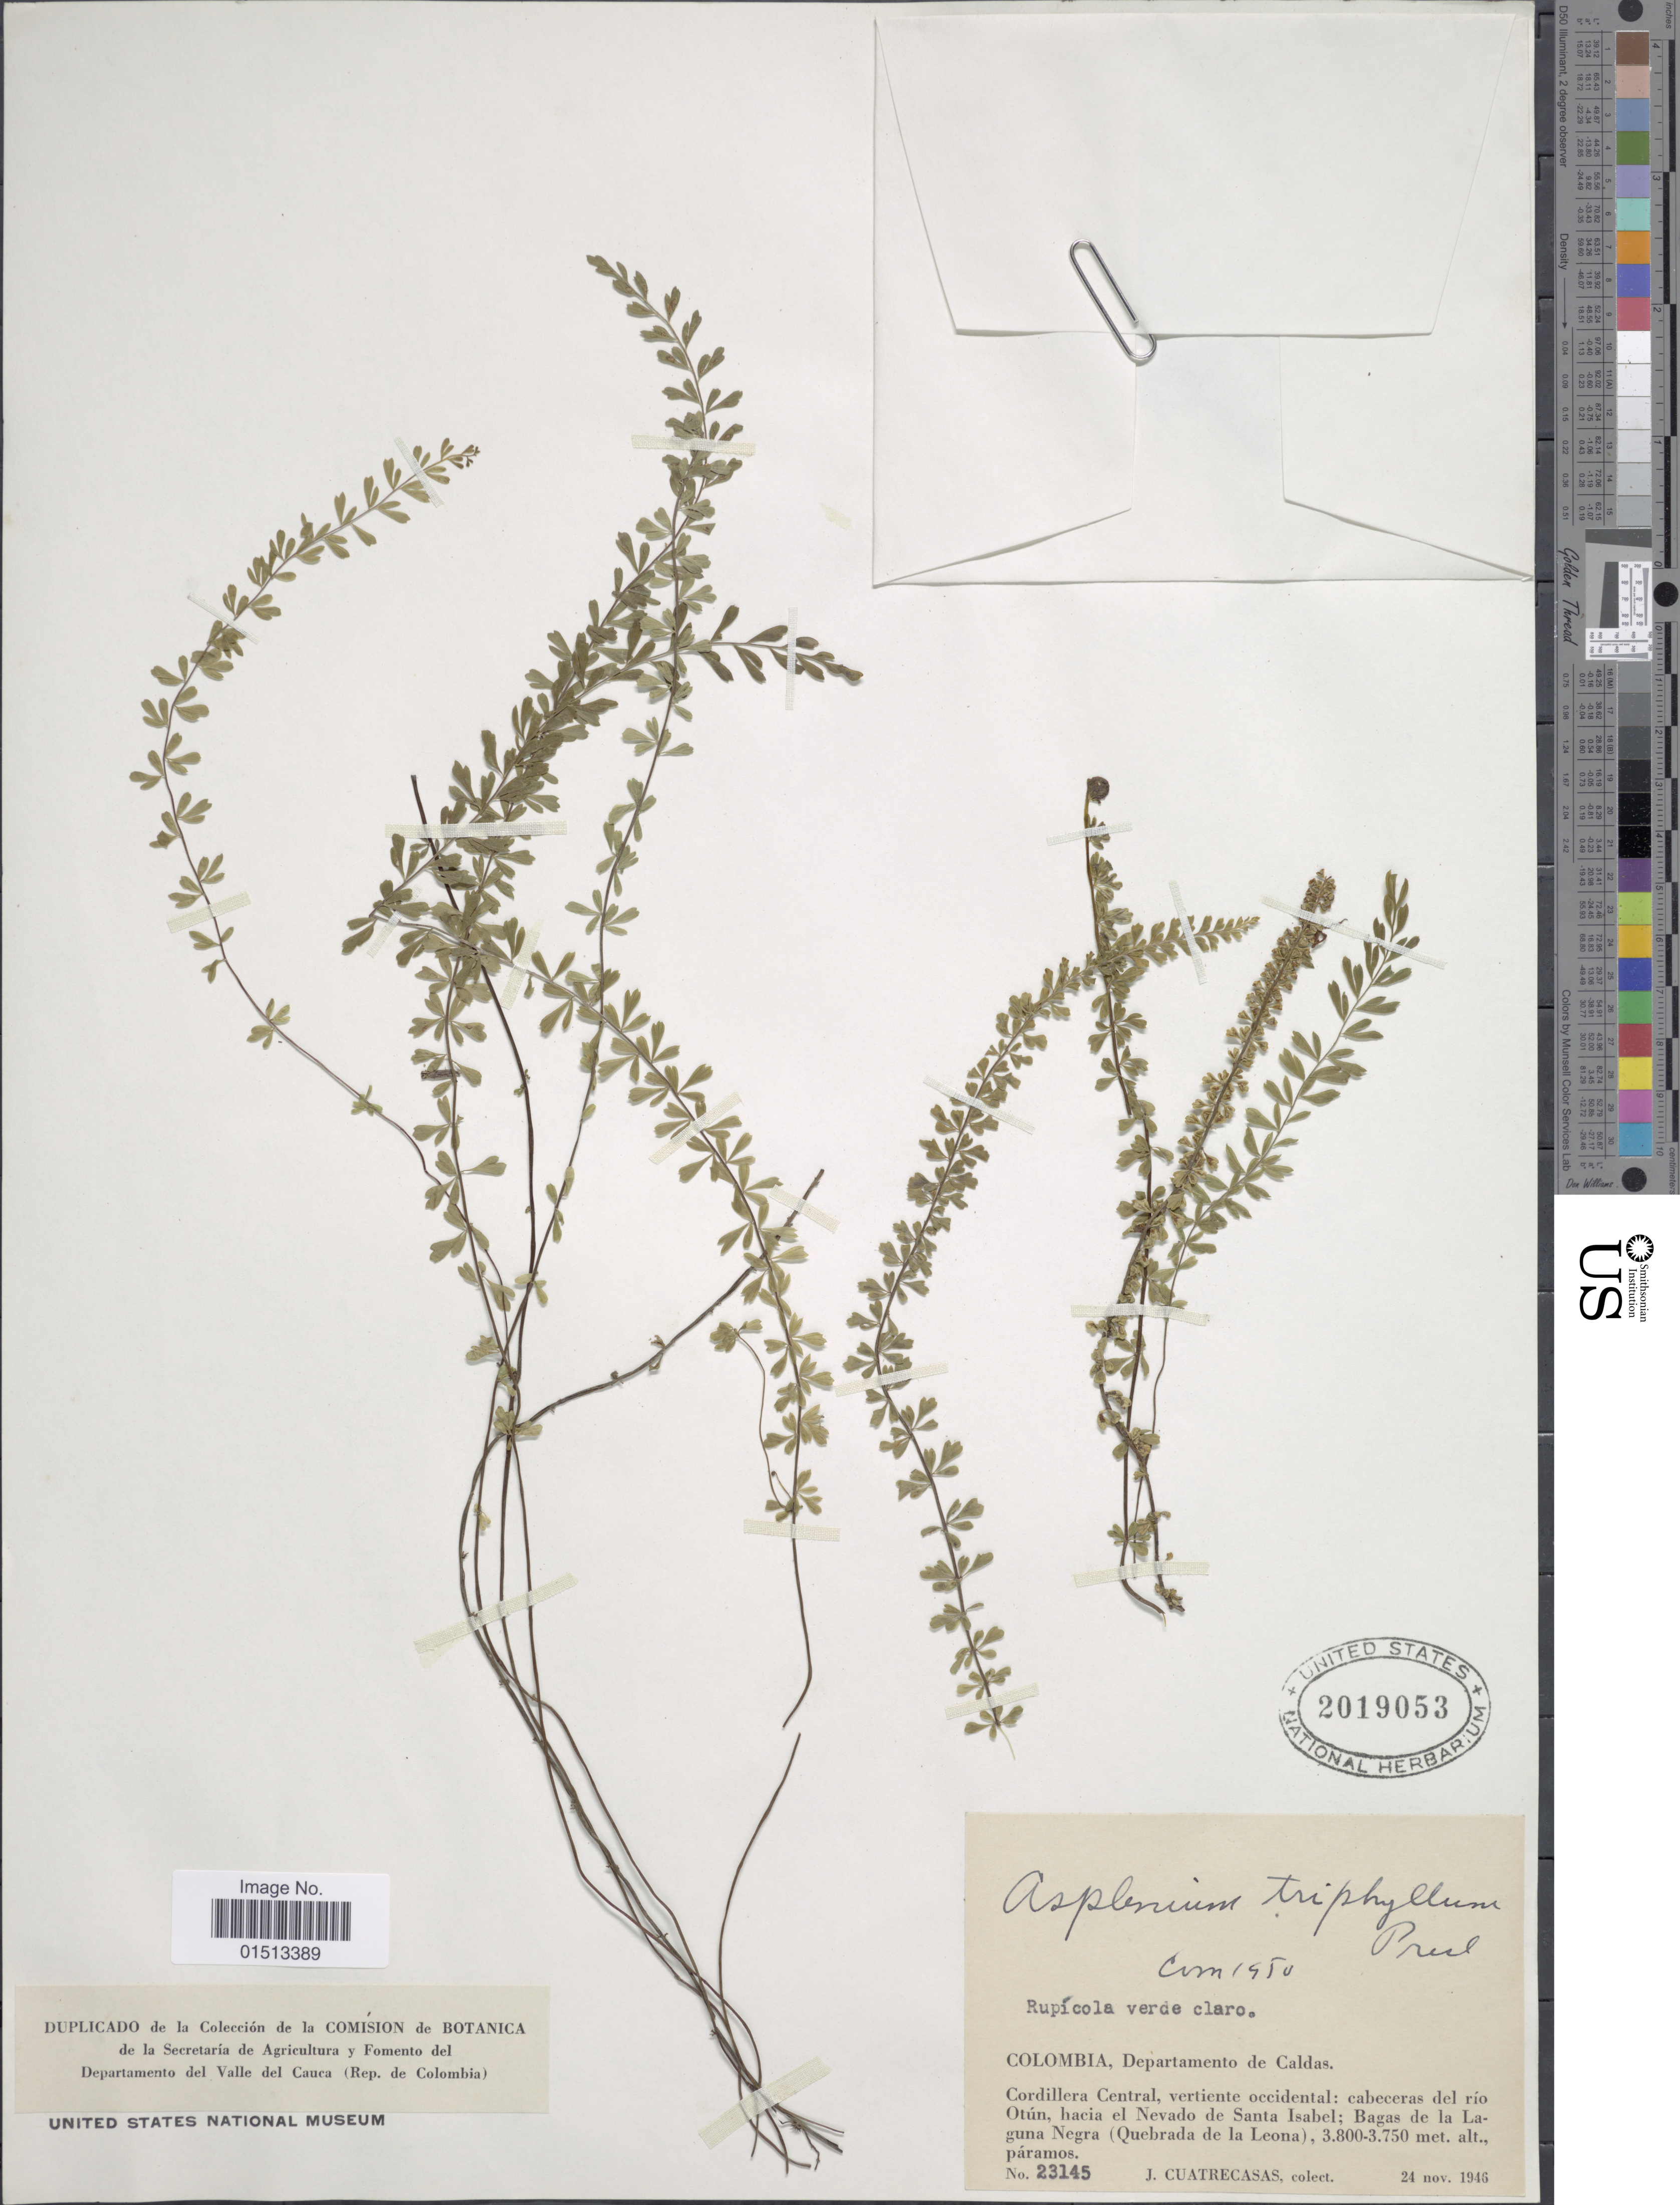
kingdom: Plantae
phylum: Tracheophyta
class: Polypodiopsida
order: Polypodiales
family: Aspleniaceae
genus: Asplenium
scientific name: Asplenium triphyllum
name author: C. Presl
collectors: J. Cuatrecasas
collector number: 23145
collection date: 1946-11-24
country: Colombia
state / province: Caldas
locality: Cordillera Central, vertiente occidental; cabeceras del rio Otún, hacia el Nevado de Santa Isabel; Bagas de la Laguna Negra (Quebrada de la Leona).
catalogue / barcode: US 2019053